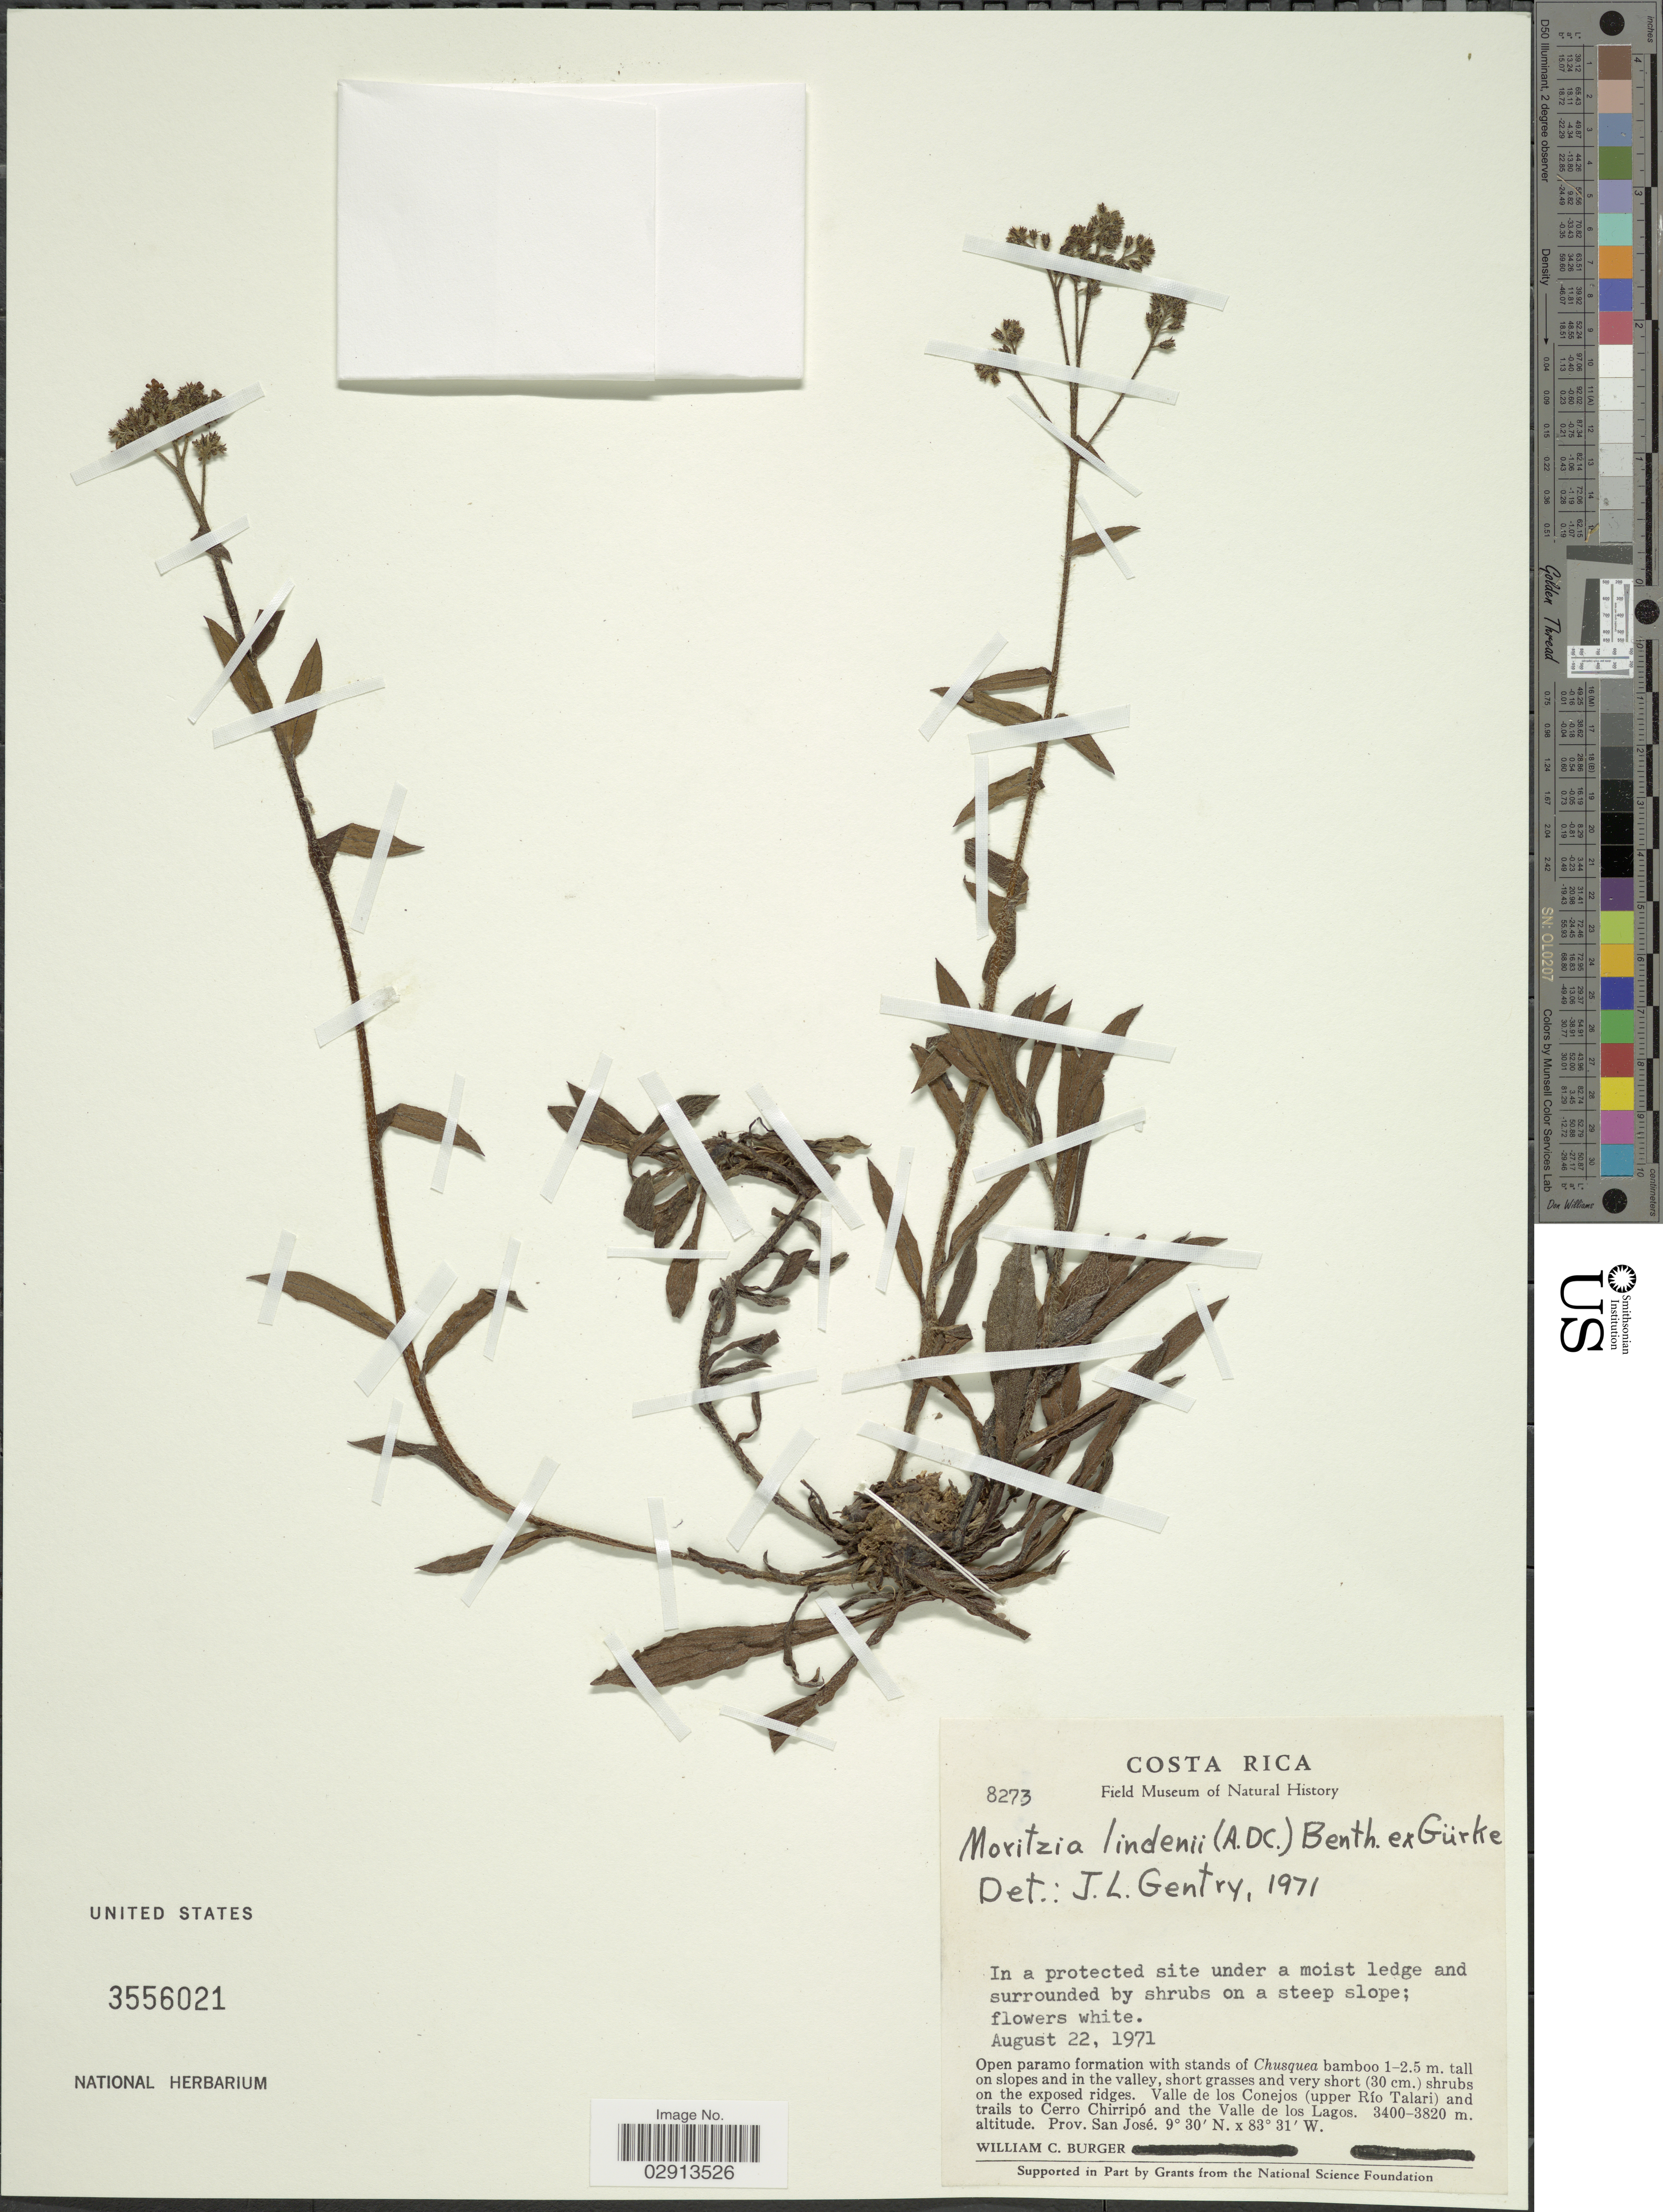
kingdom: Plantae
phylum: Tracheophyta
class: Magnoliopsida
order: Boraginales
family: Boraginaceae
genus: Moritzia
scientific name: Moritzia lindenii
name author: (DC.) Benth.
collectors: W. Burger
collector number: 8273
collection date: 1971-08-22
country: Costa Rica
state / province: San José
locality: Valle de los Conejos (upper Río Talaria) and trails to Cerro Chirripó and the Valle de los Lagos.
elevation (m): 3400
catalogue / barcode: US 3556021